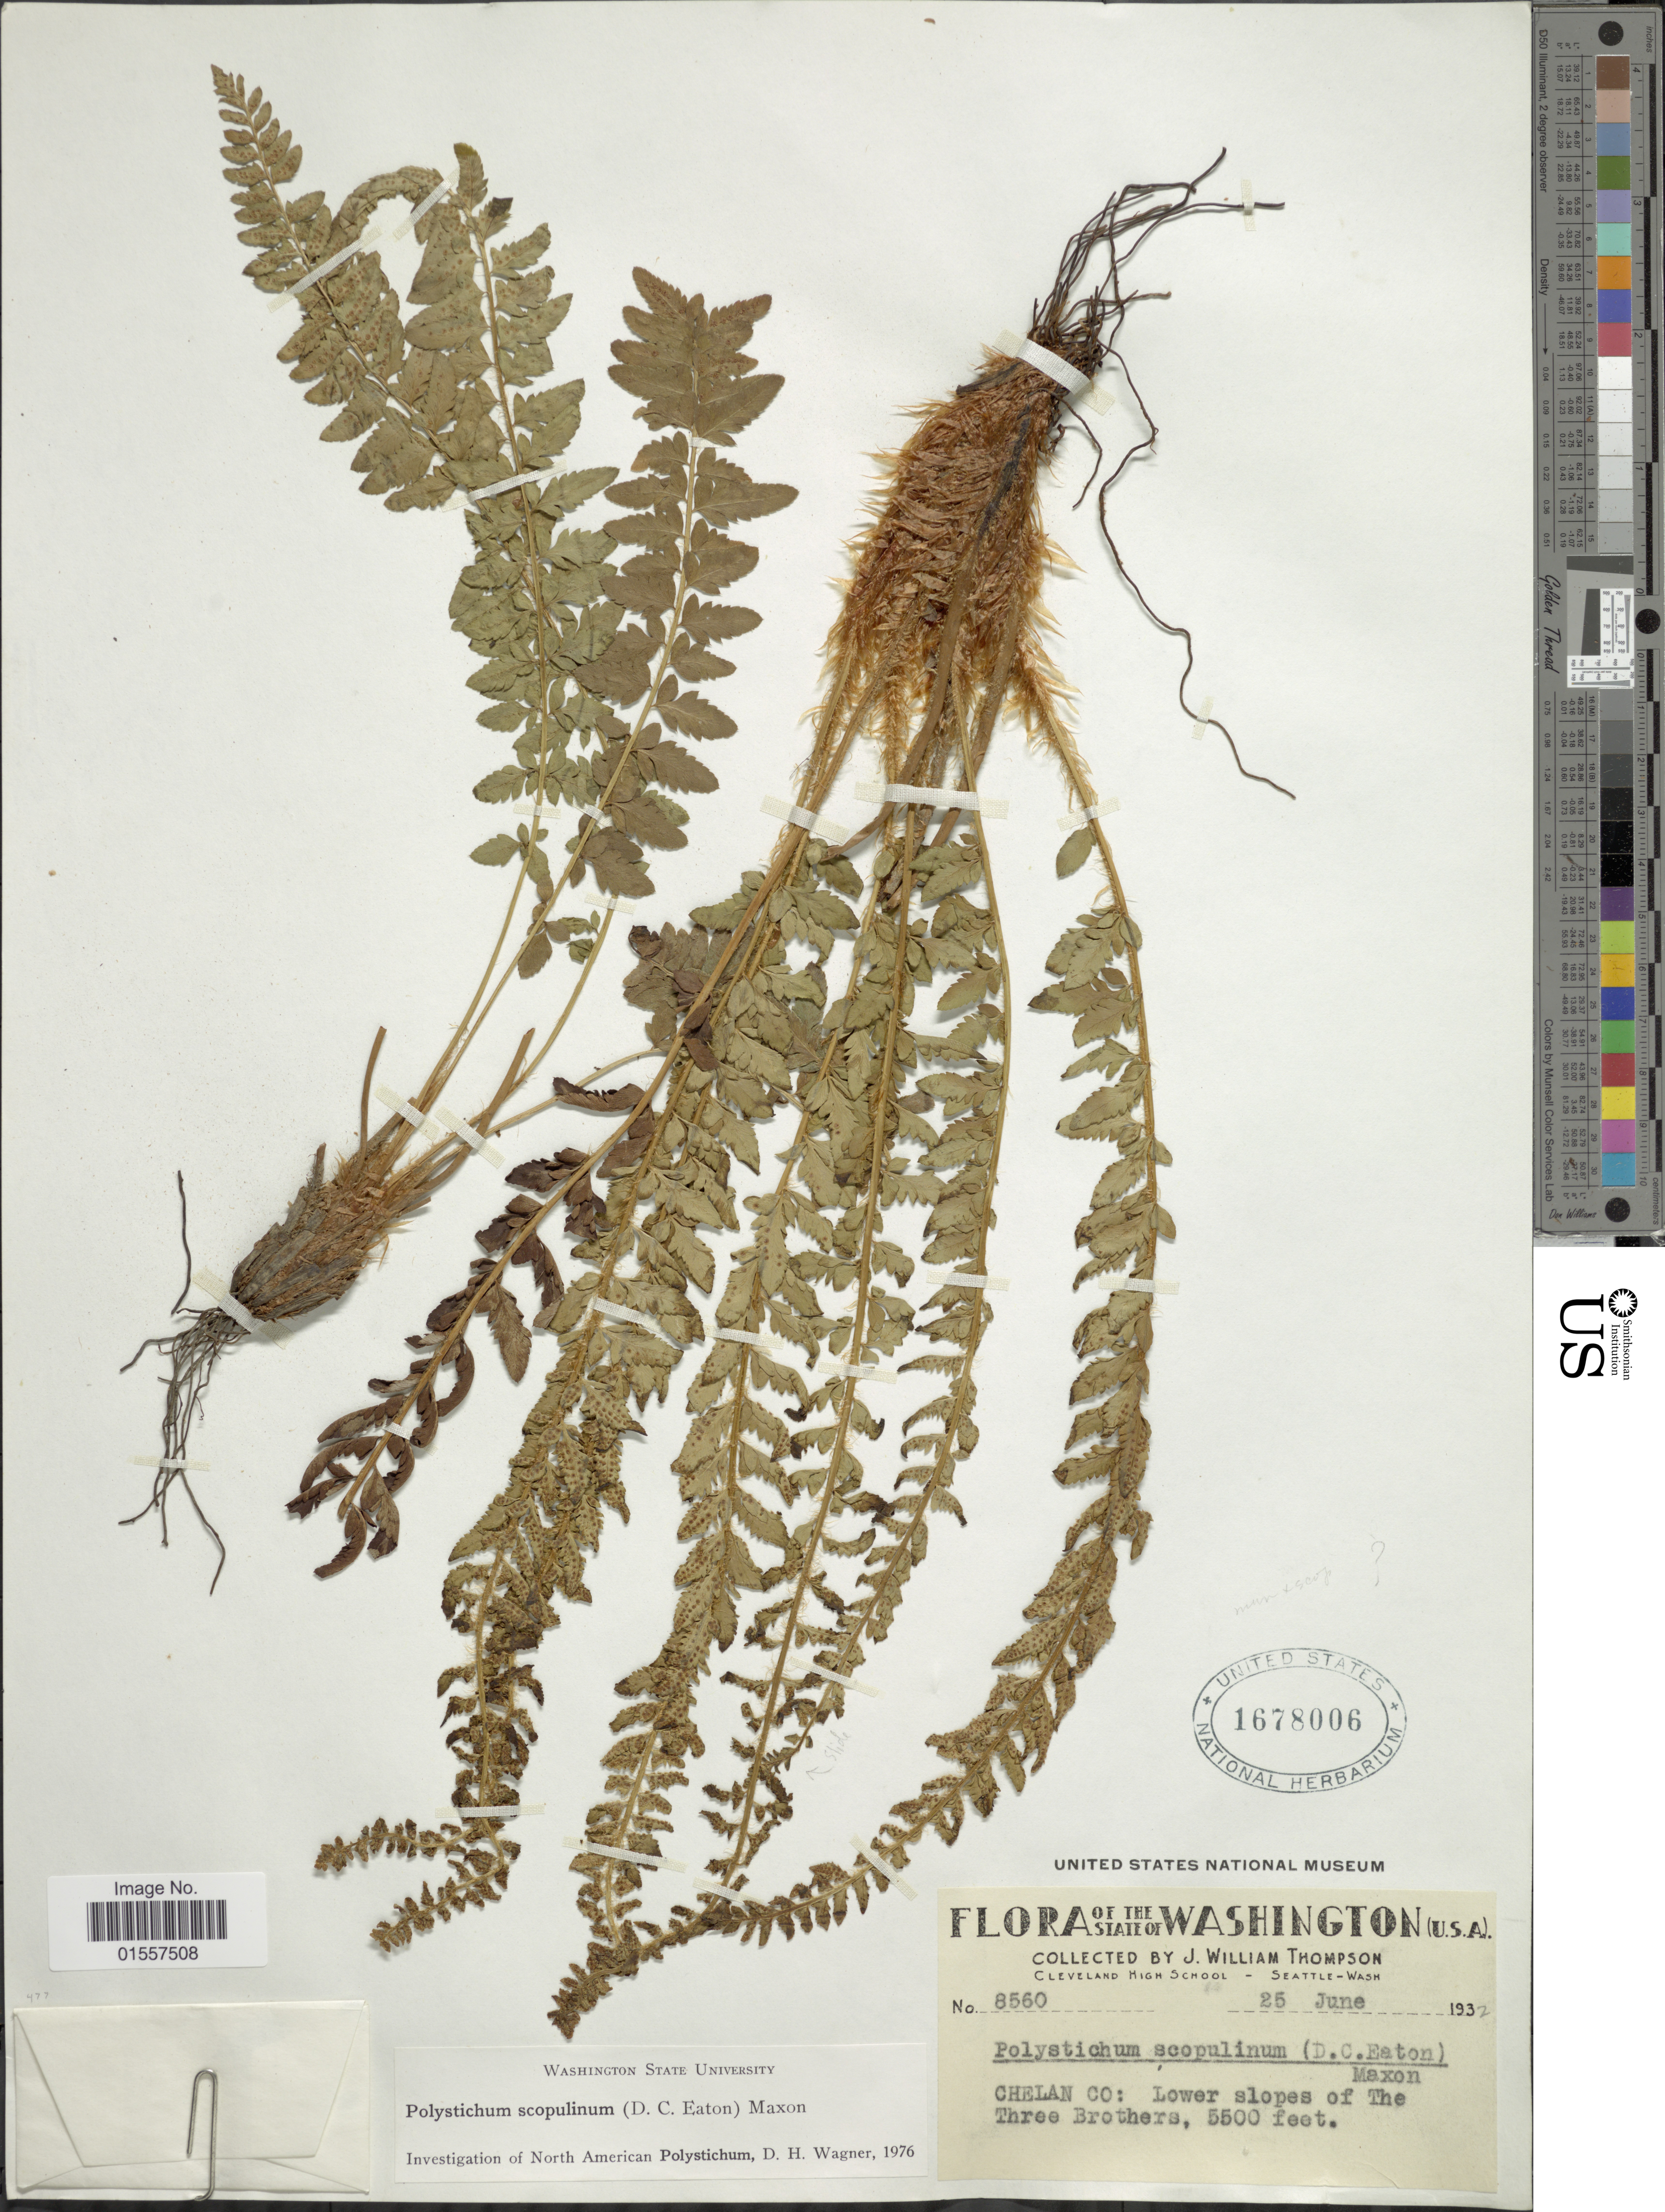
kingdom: Plantae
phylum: Tracheophyta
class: Polypodiopsida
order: Polypodiales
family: Dryopteridaceae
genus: Polystichum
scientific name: Polystichum scopulinum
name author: (D.C. Eaton) Maxon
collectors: J. W. Thompson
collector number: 8560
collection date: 1932-06-25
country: United States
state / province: Washington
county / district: Chelan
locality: State of Washington (U.S.A.), Chelan Co: lower slopes of the Three Brothers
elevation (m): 1676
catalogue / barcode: US 1678006